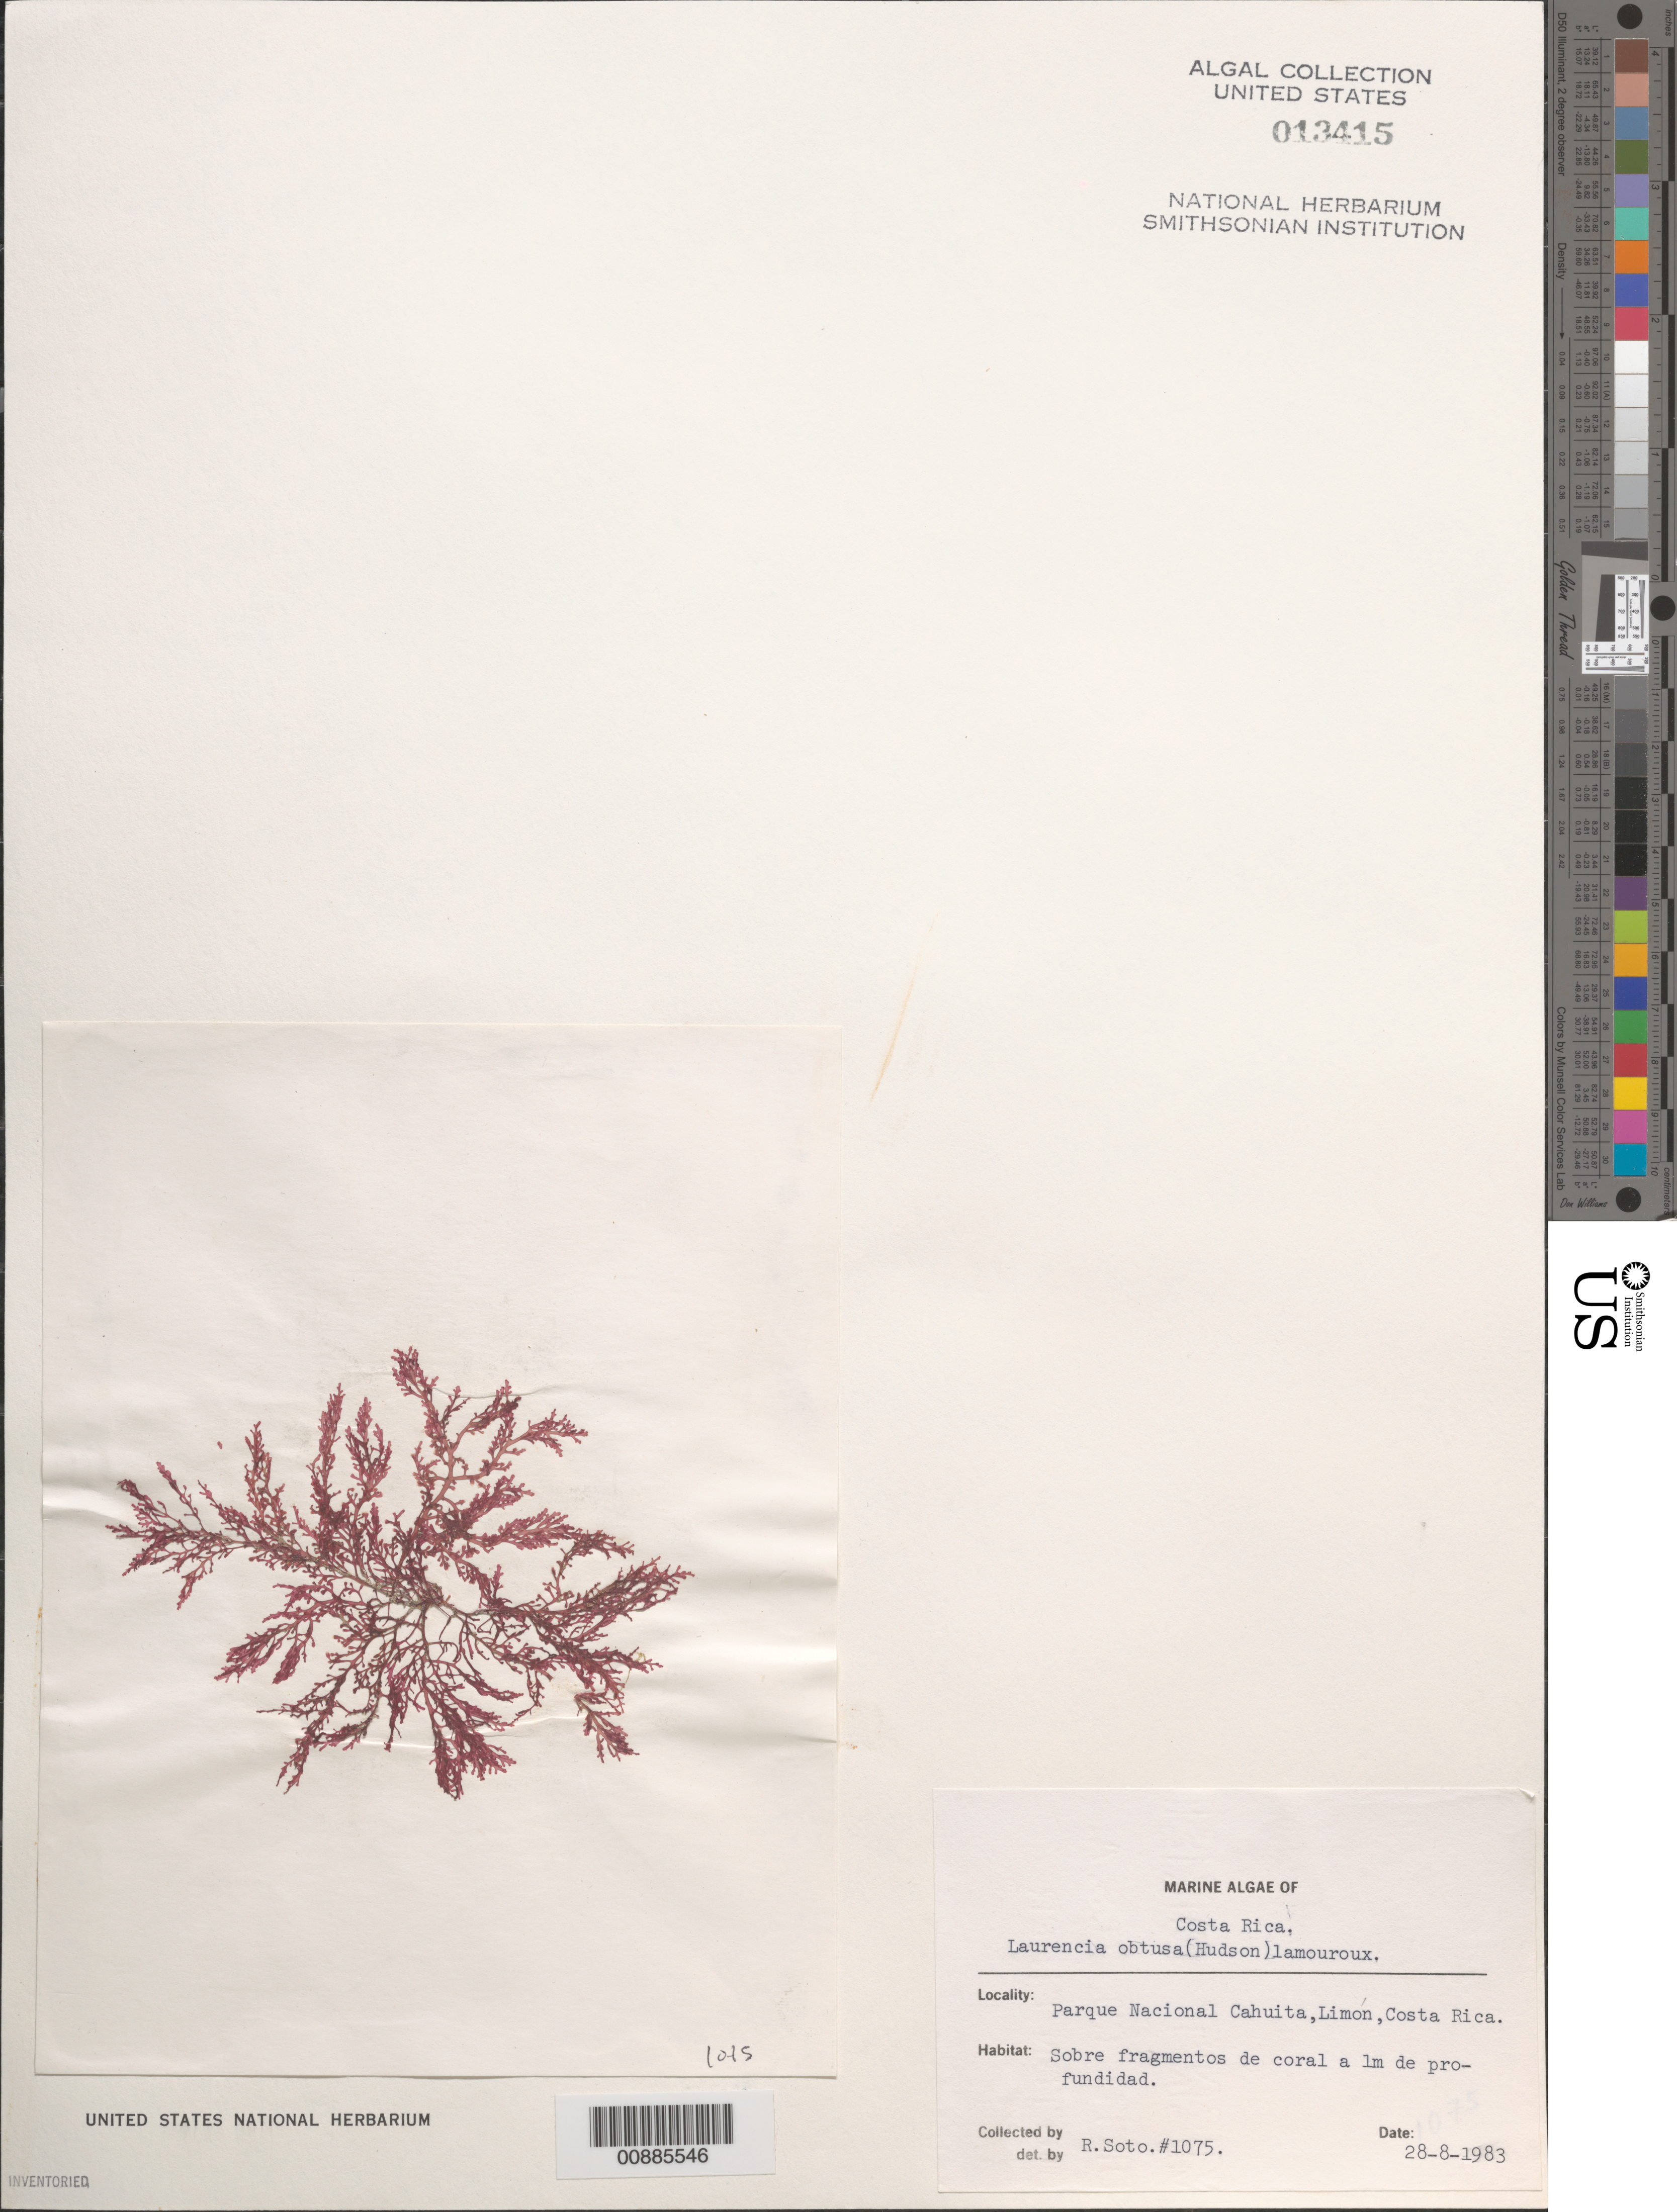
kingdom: Plantae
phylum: Rhodophyta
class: Florideophyceae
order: Ceramiales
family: Rhodomelaceae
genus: Laurencia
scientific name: Laurencia obtusa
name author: (Huds.) J.V.Lamouroux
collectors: R. Soto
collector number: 1075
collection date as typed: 28 Aug 1983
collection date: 1983-08-28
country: Costa Rica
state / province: Limón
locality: Parque Nacional Cahuita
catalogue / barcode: US 13415